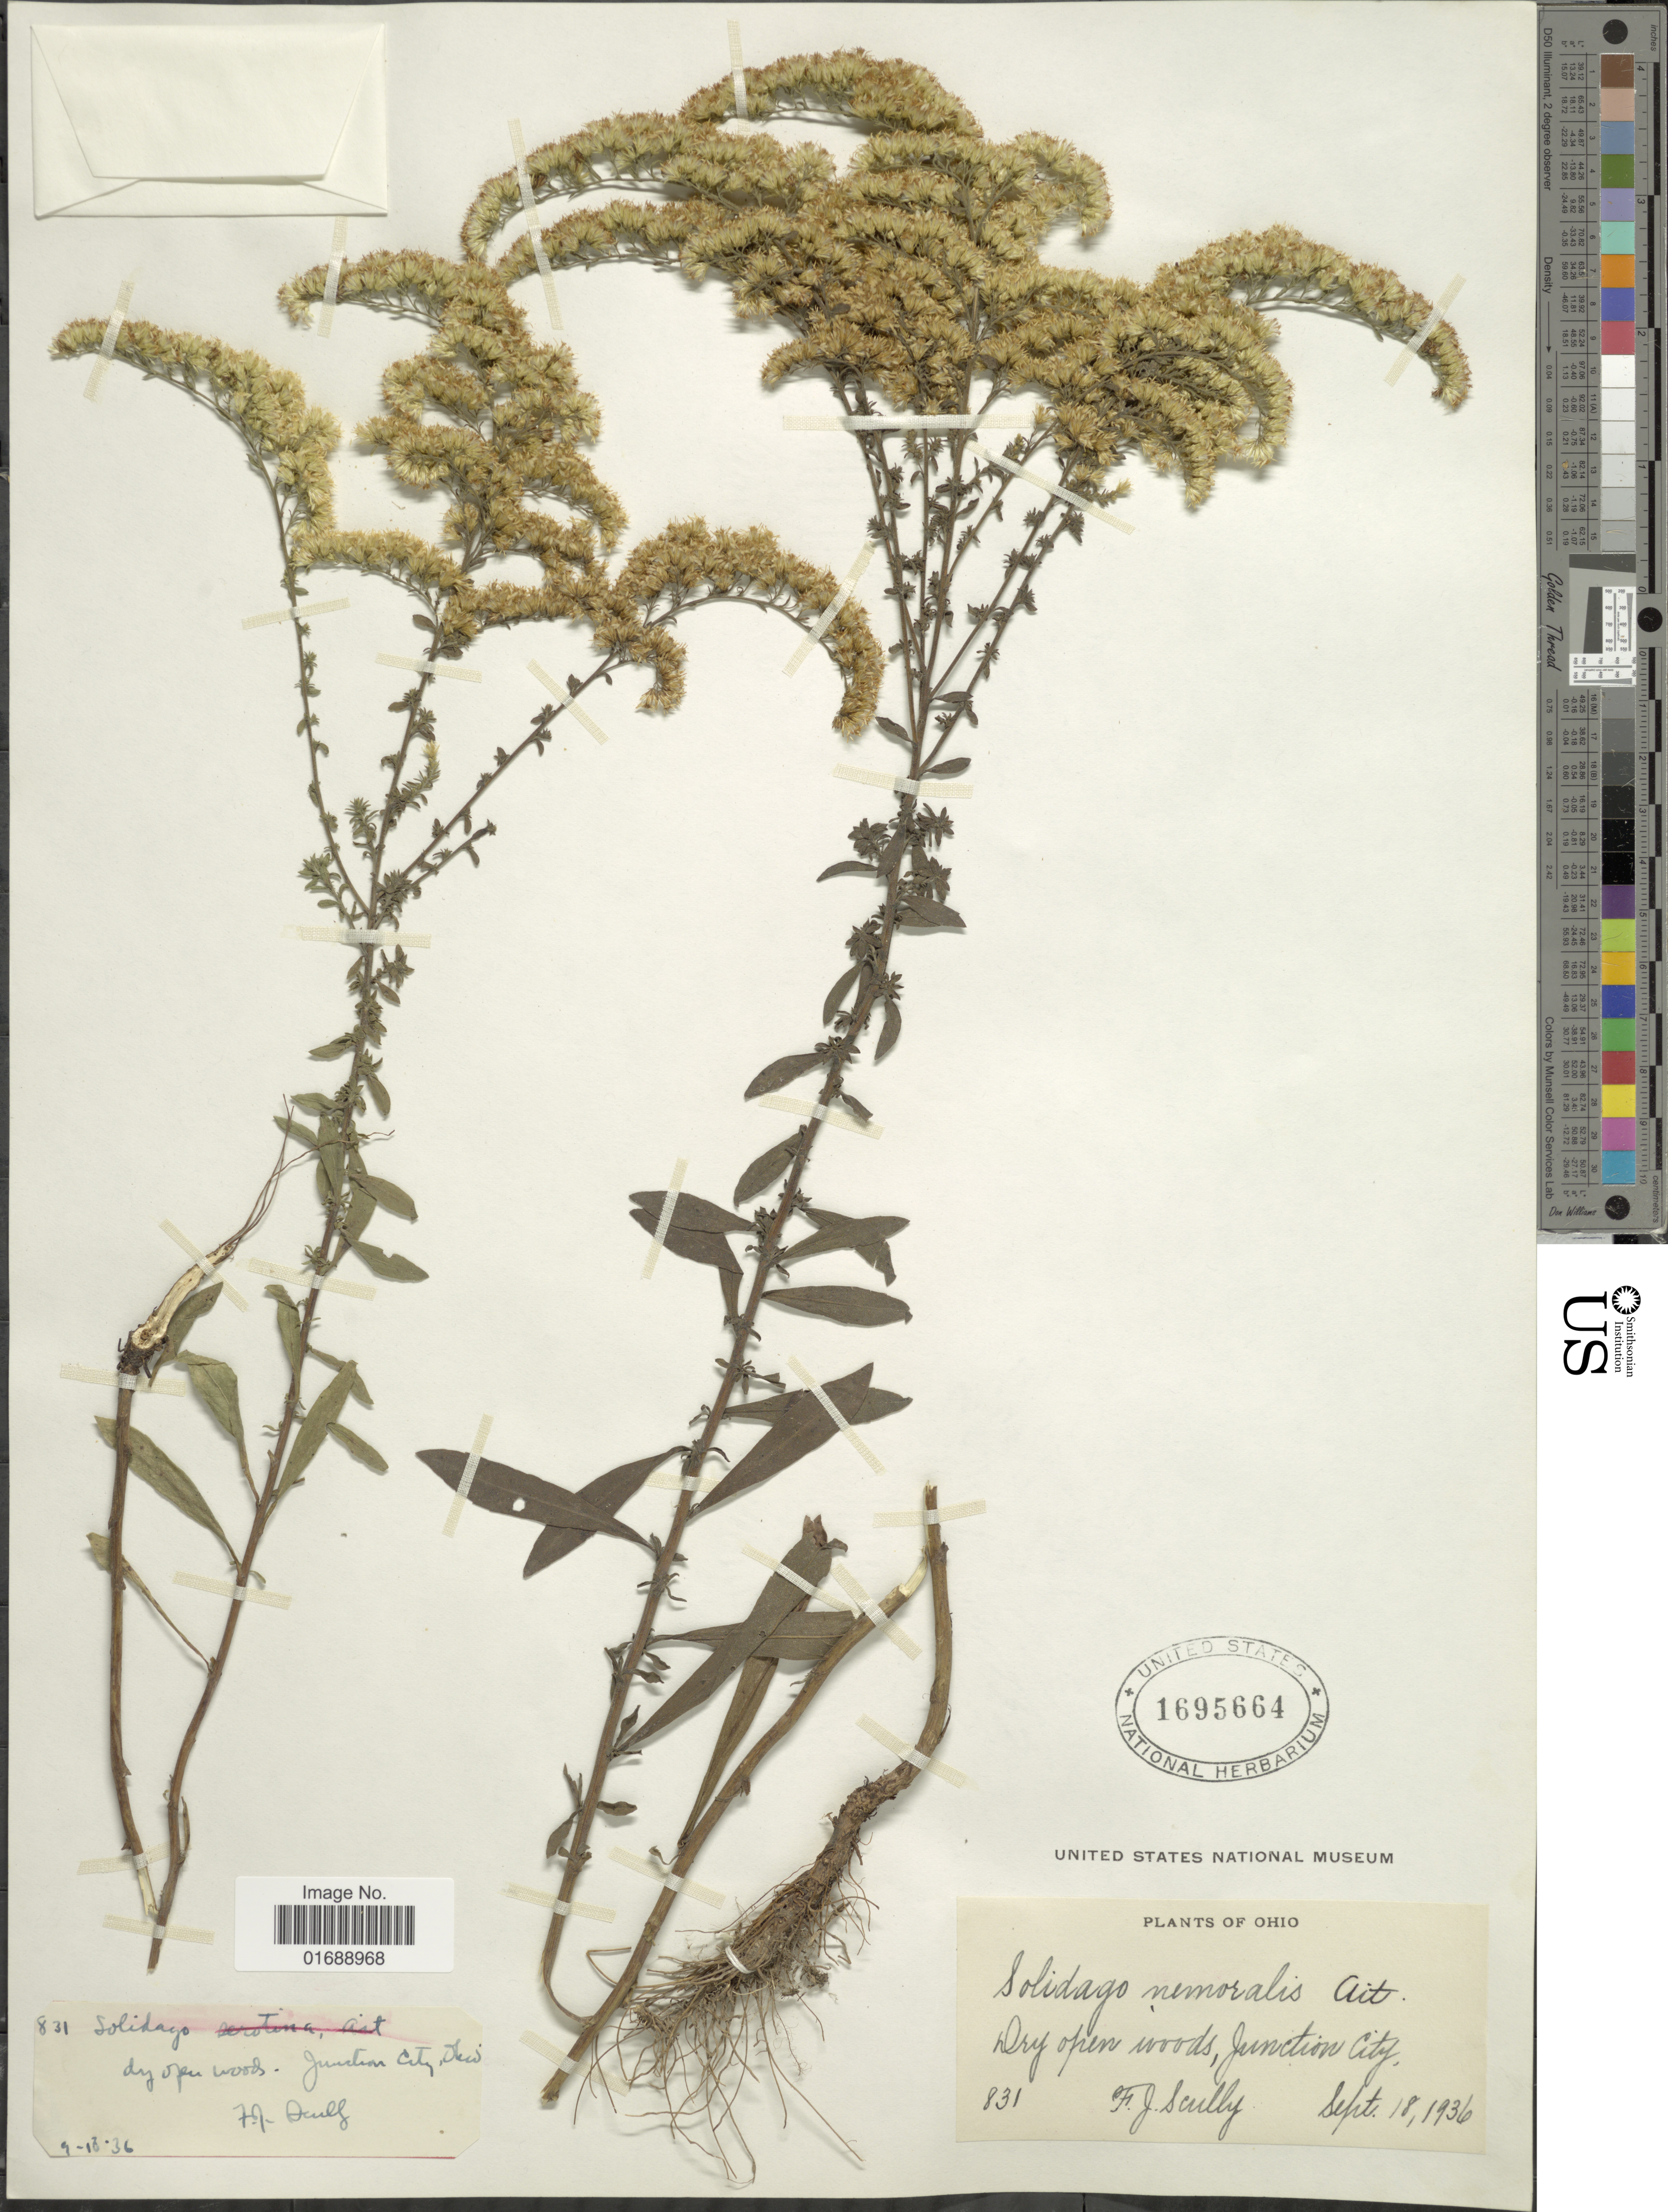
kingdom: Plantae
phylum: Tracheophyta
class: Magnoliopsida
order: Asterales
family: Asteraceae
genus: Solidago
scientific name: Solidago nemoralis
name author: Aiton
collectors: F. Scully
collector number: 831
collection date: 1936-09-18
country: United States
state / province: Ohio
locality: Junction City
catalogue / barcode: US 1695664